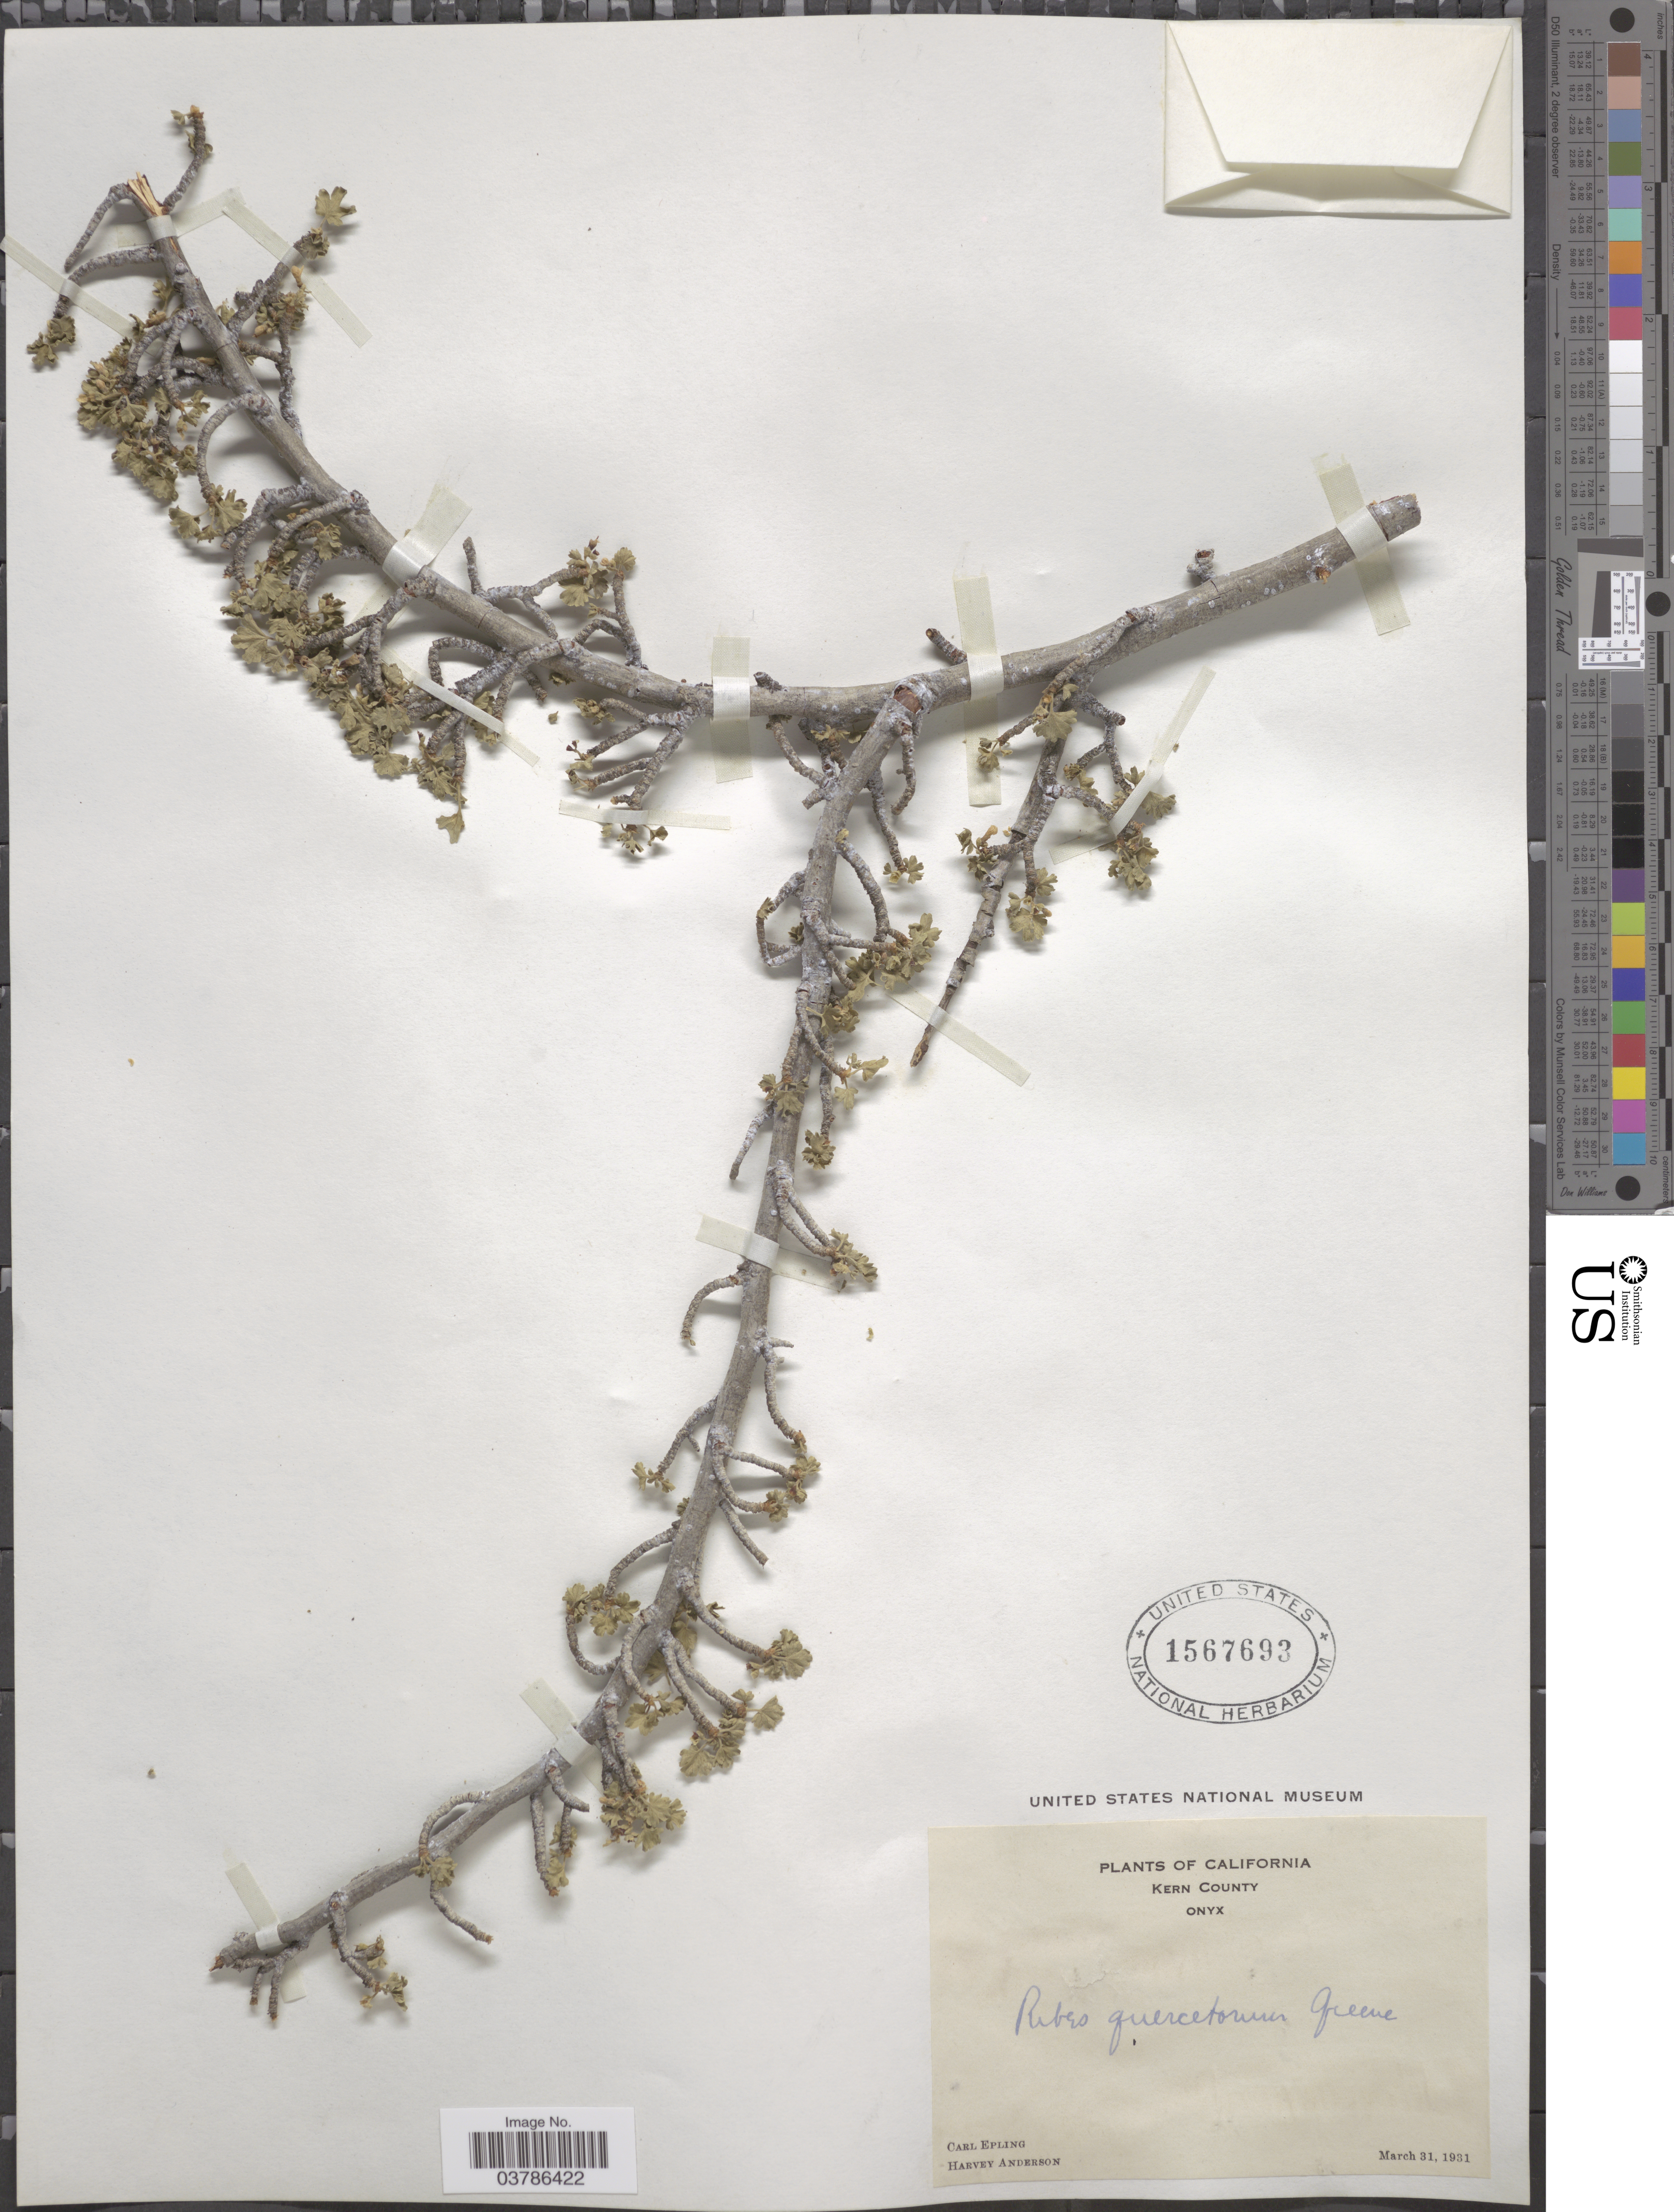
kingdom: Plantae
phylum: Tracheophyta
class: Magnoliopsida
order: Saxifragales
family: Grossulariaceae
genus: Ribes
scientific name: Ribes quercetorum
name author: Greene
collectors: C. C. Epling & H. Anderson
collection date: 1931-03-31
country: United States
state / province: California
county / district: Kern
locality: Kern County. Onyx.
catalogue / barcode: US 1567693